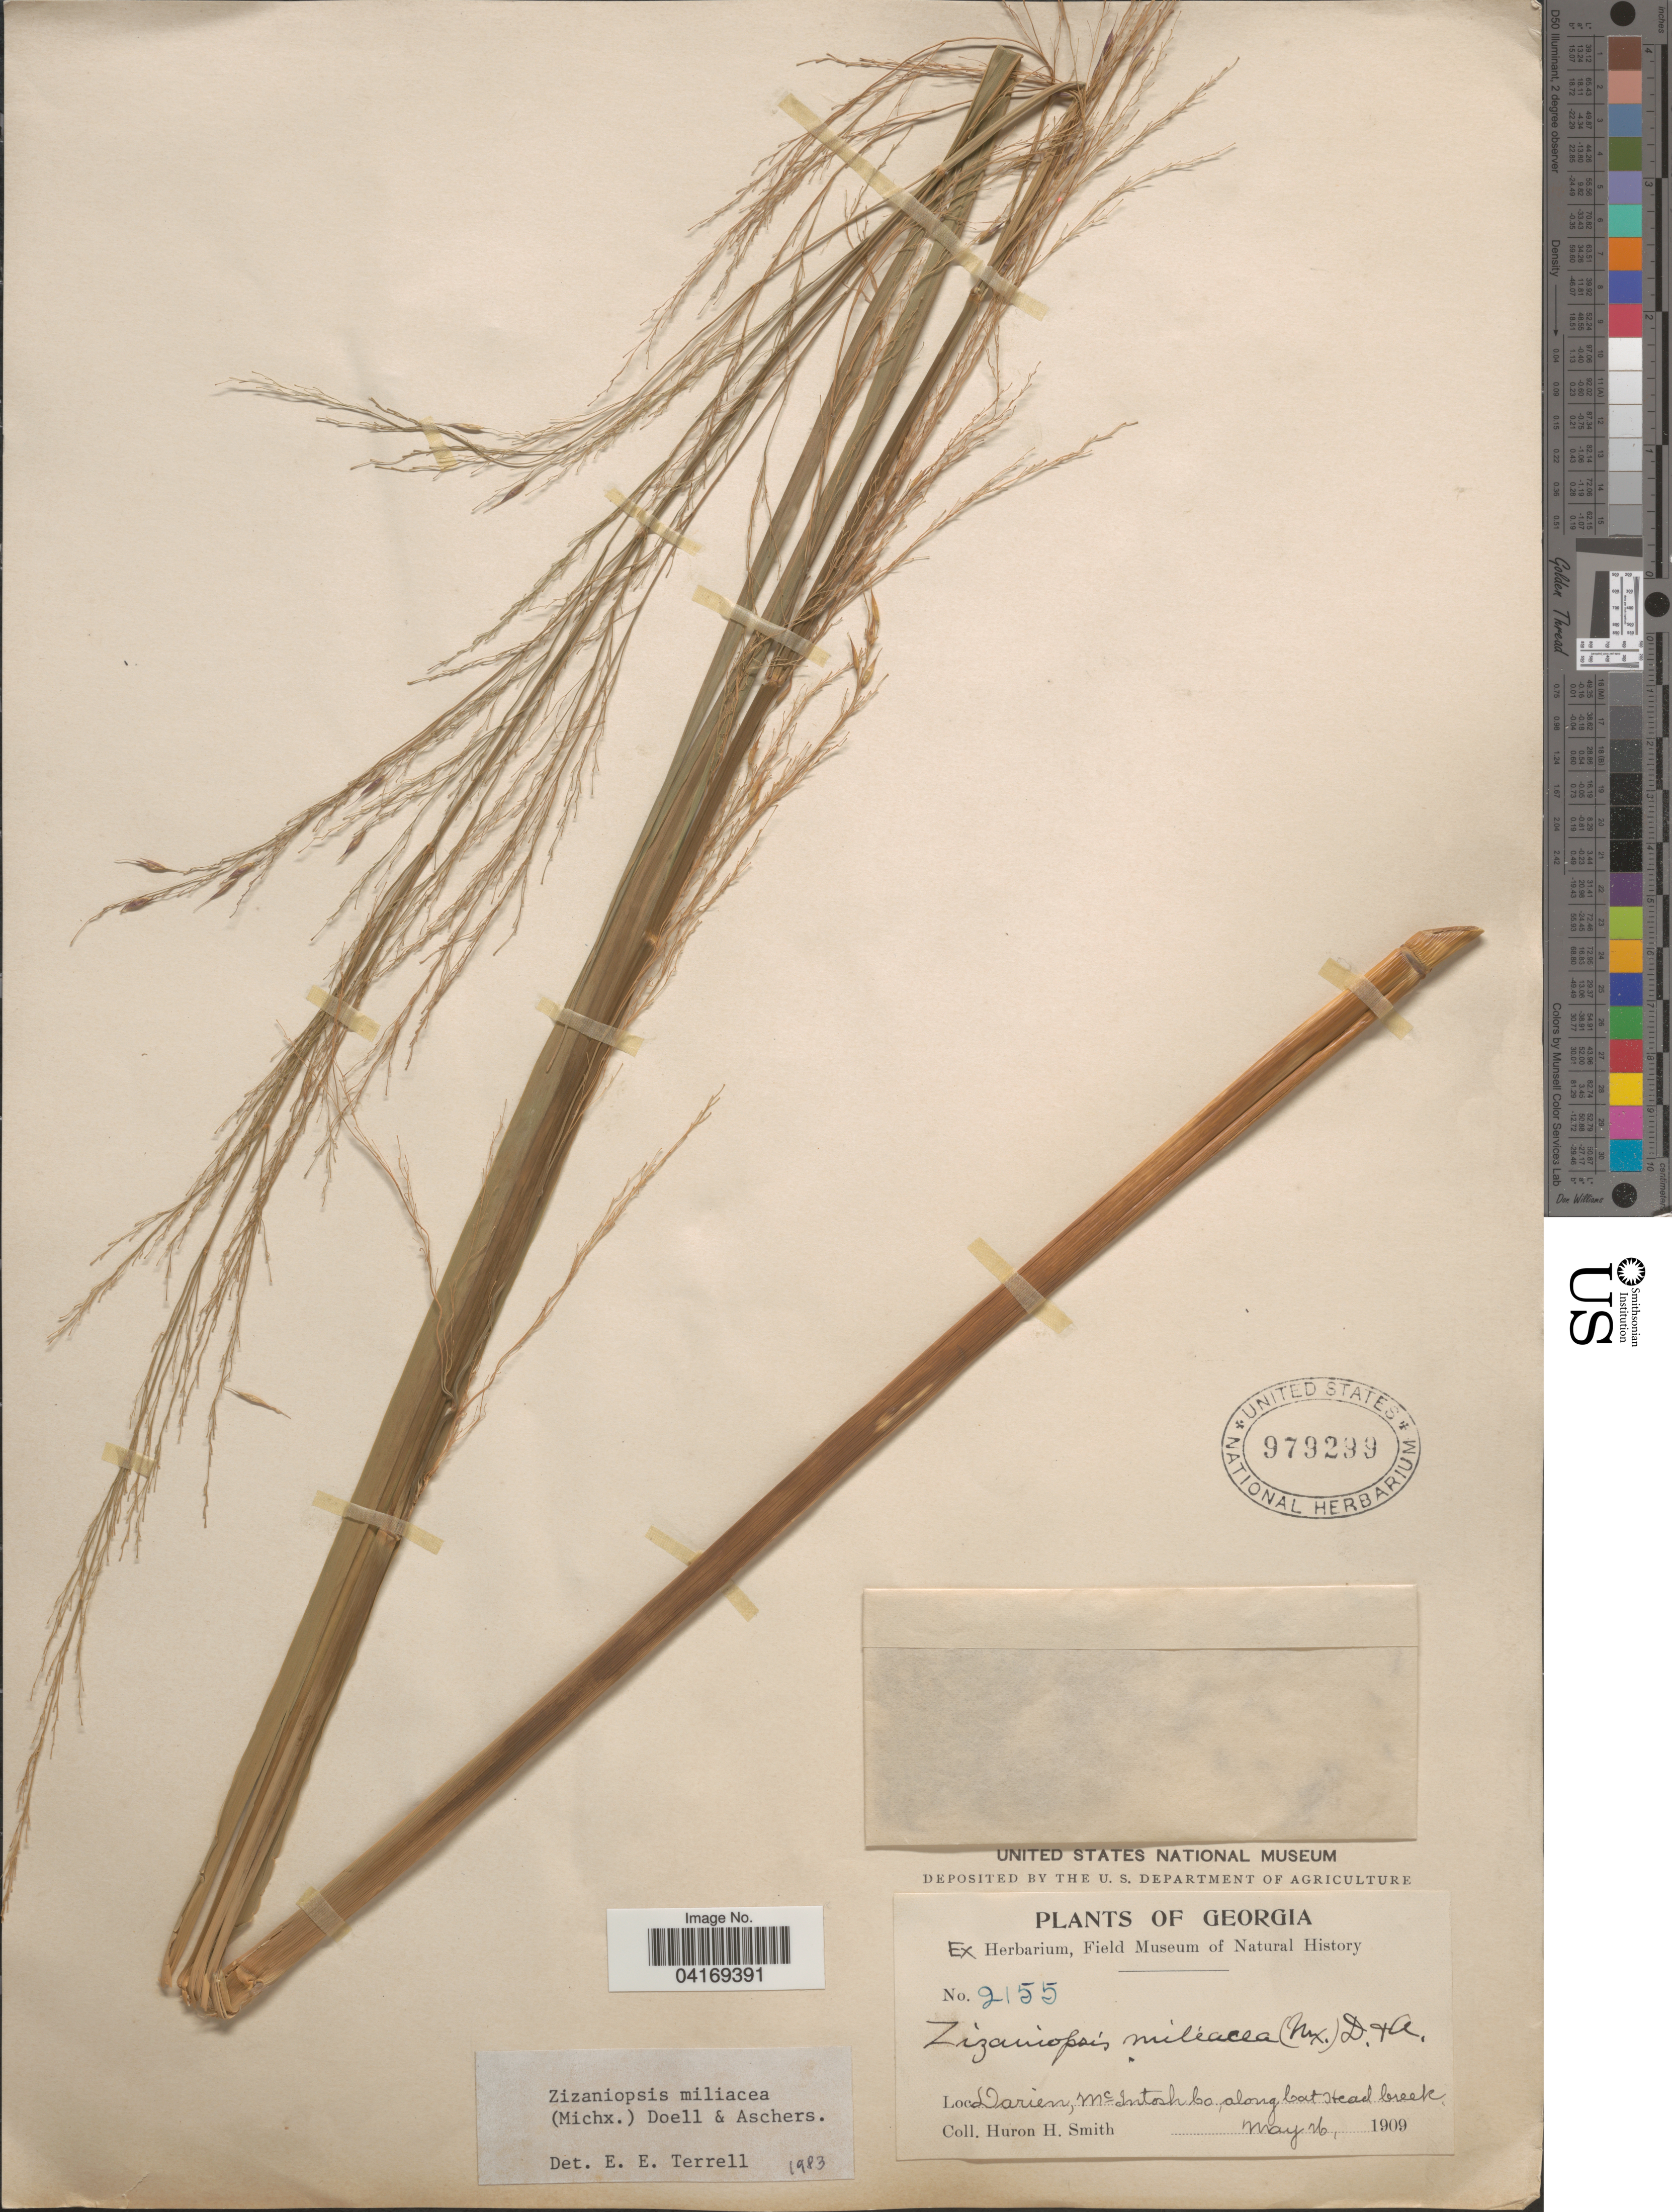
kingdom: Plantae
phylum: Tracheophyta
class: Liliopsida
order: Poales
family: Poaceae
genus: Zizaniopsis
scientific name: Zizaniopsis miliacea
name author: (Michx.) Döll & Asch.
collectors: Huron H. Smith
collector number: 2155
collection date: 1909-05-26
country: United States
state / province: Georgia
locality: Darien, McIntosh Co, along Catstead Creek.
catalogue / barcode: US 979299